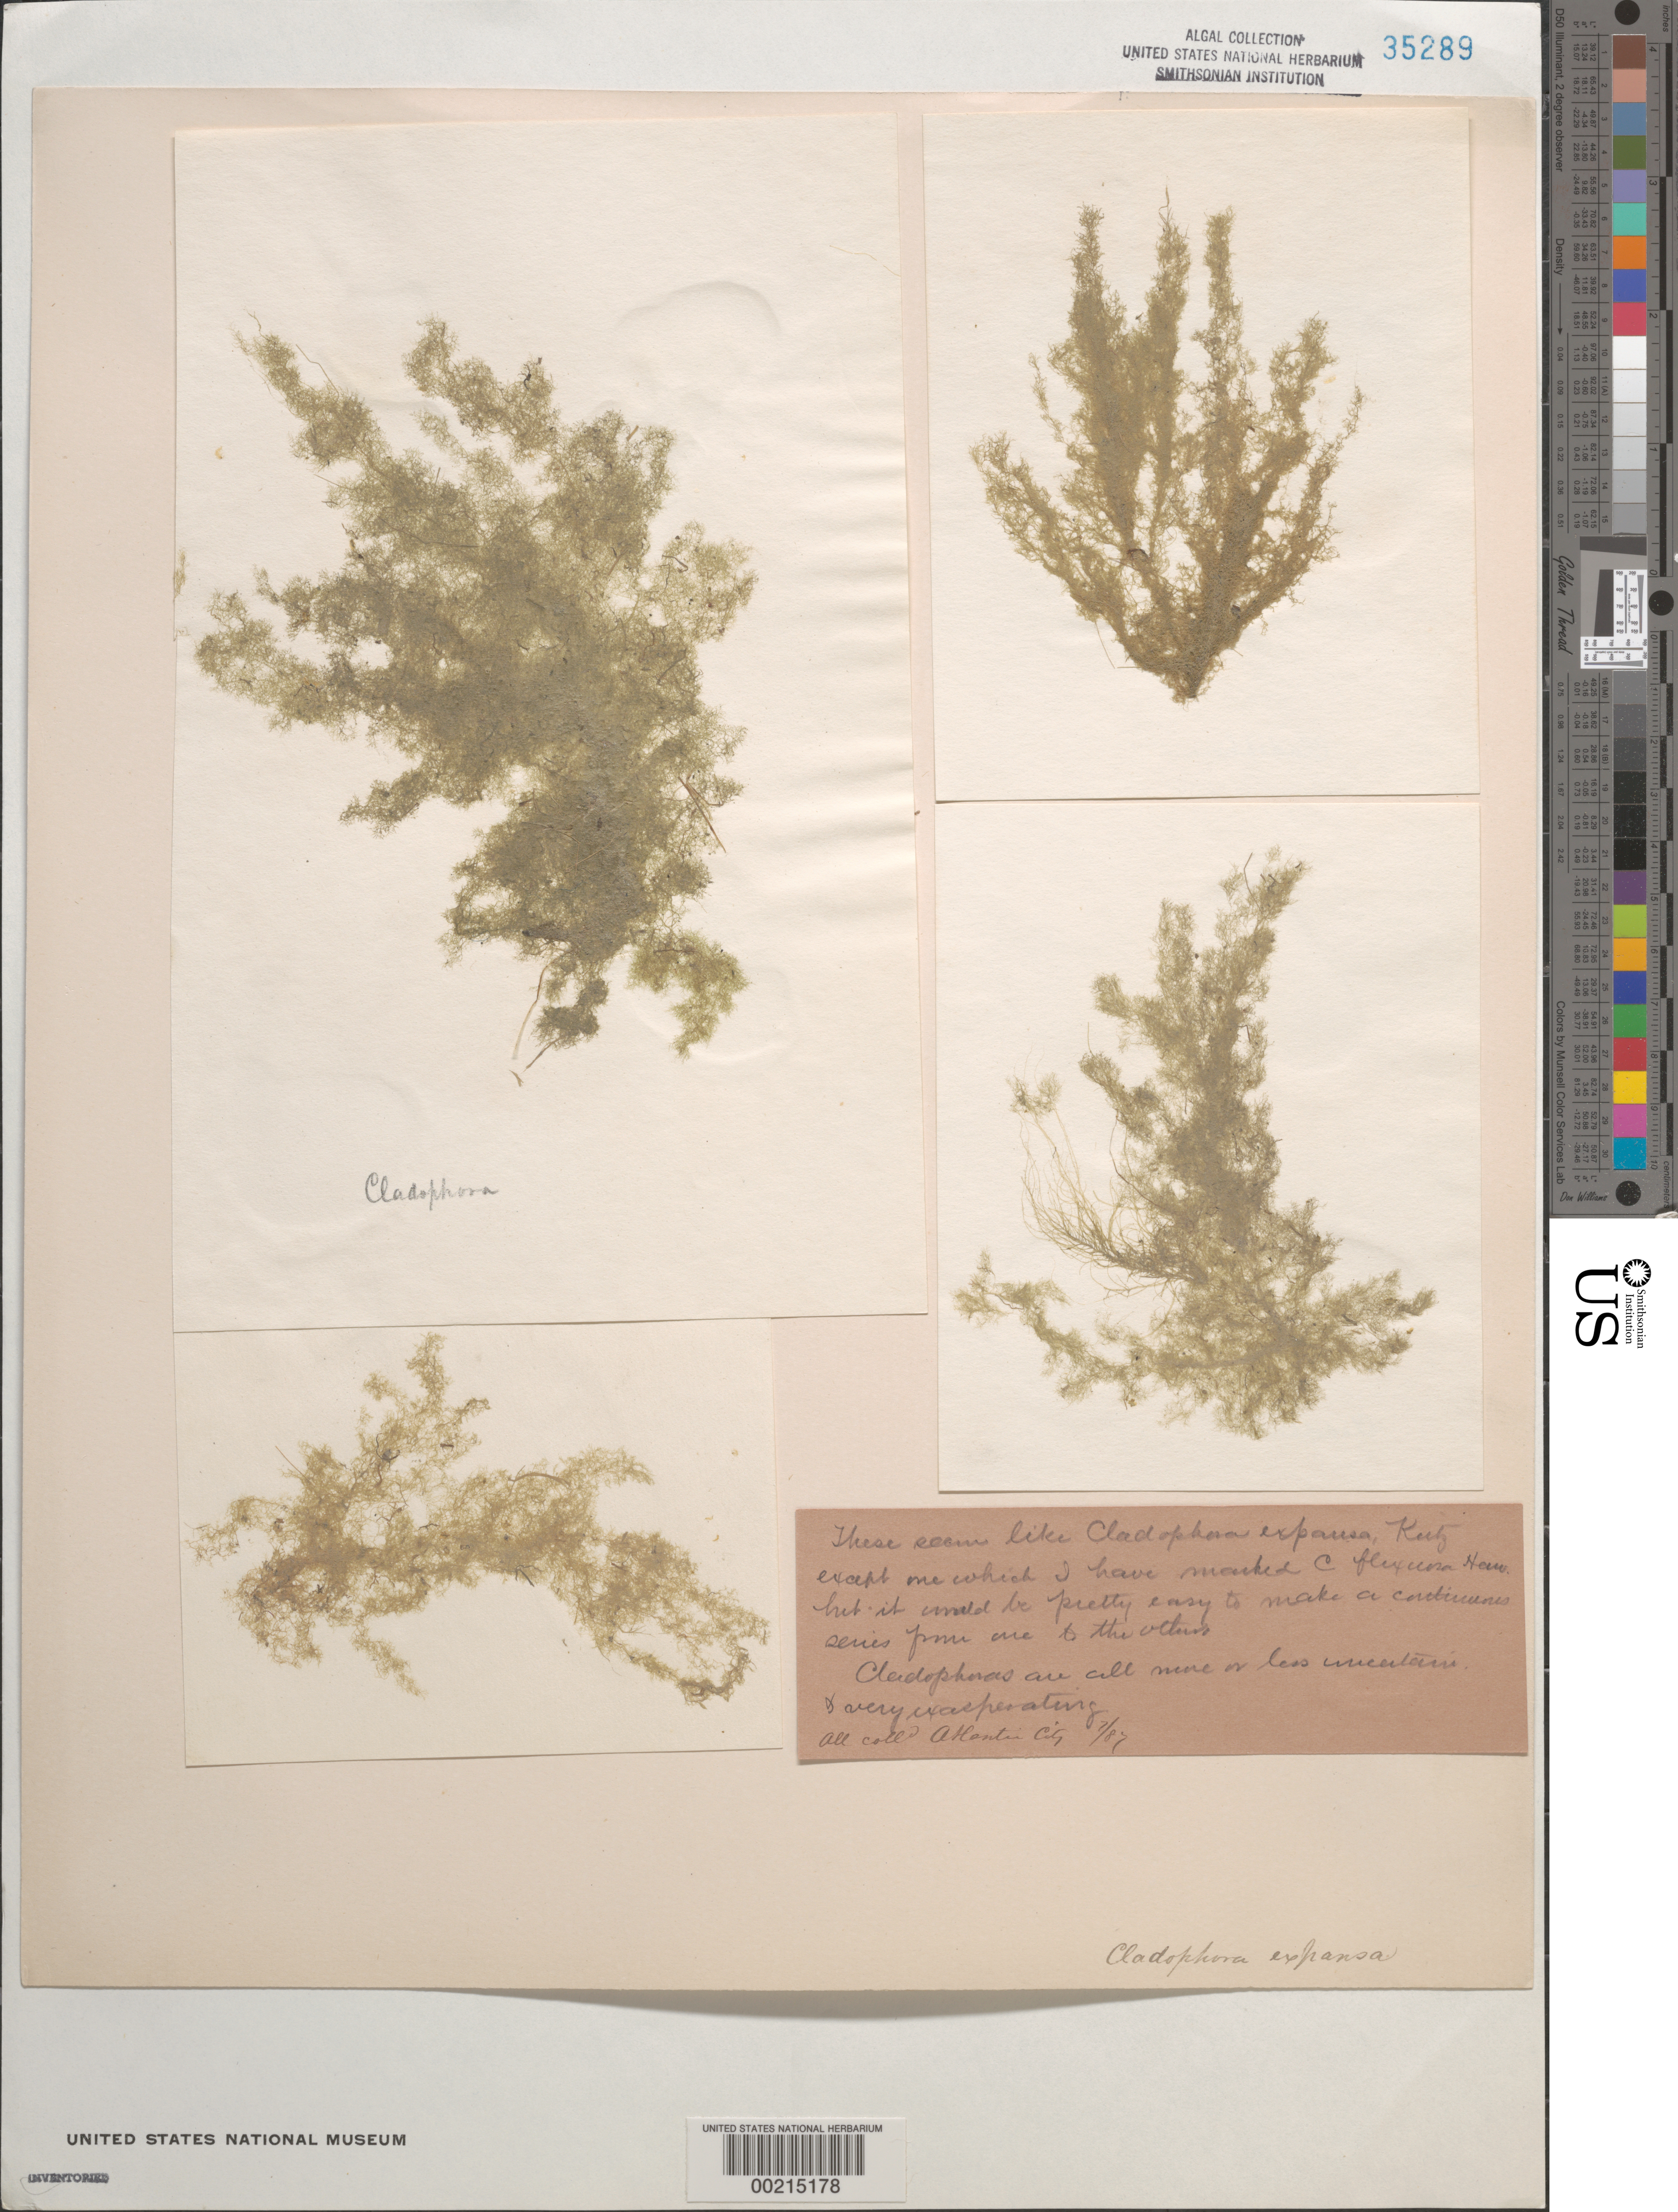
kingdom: Plantae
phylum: Chlorophyta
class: Ulvophyceae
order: Cladophorales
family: Cladophoraceae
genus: Cladophora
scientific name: Cladophora vagabunda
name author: (L.) C. Hoek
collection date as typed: Jul 1887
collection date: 1887-07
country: United States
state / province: New Jersey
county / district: Atlantic County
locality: Atlantic City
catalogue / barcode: US 35289